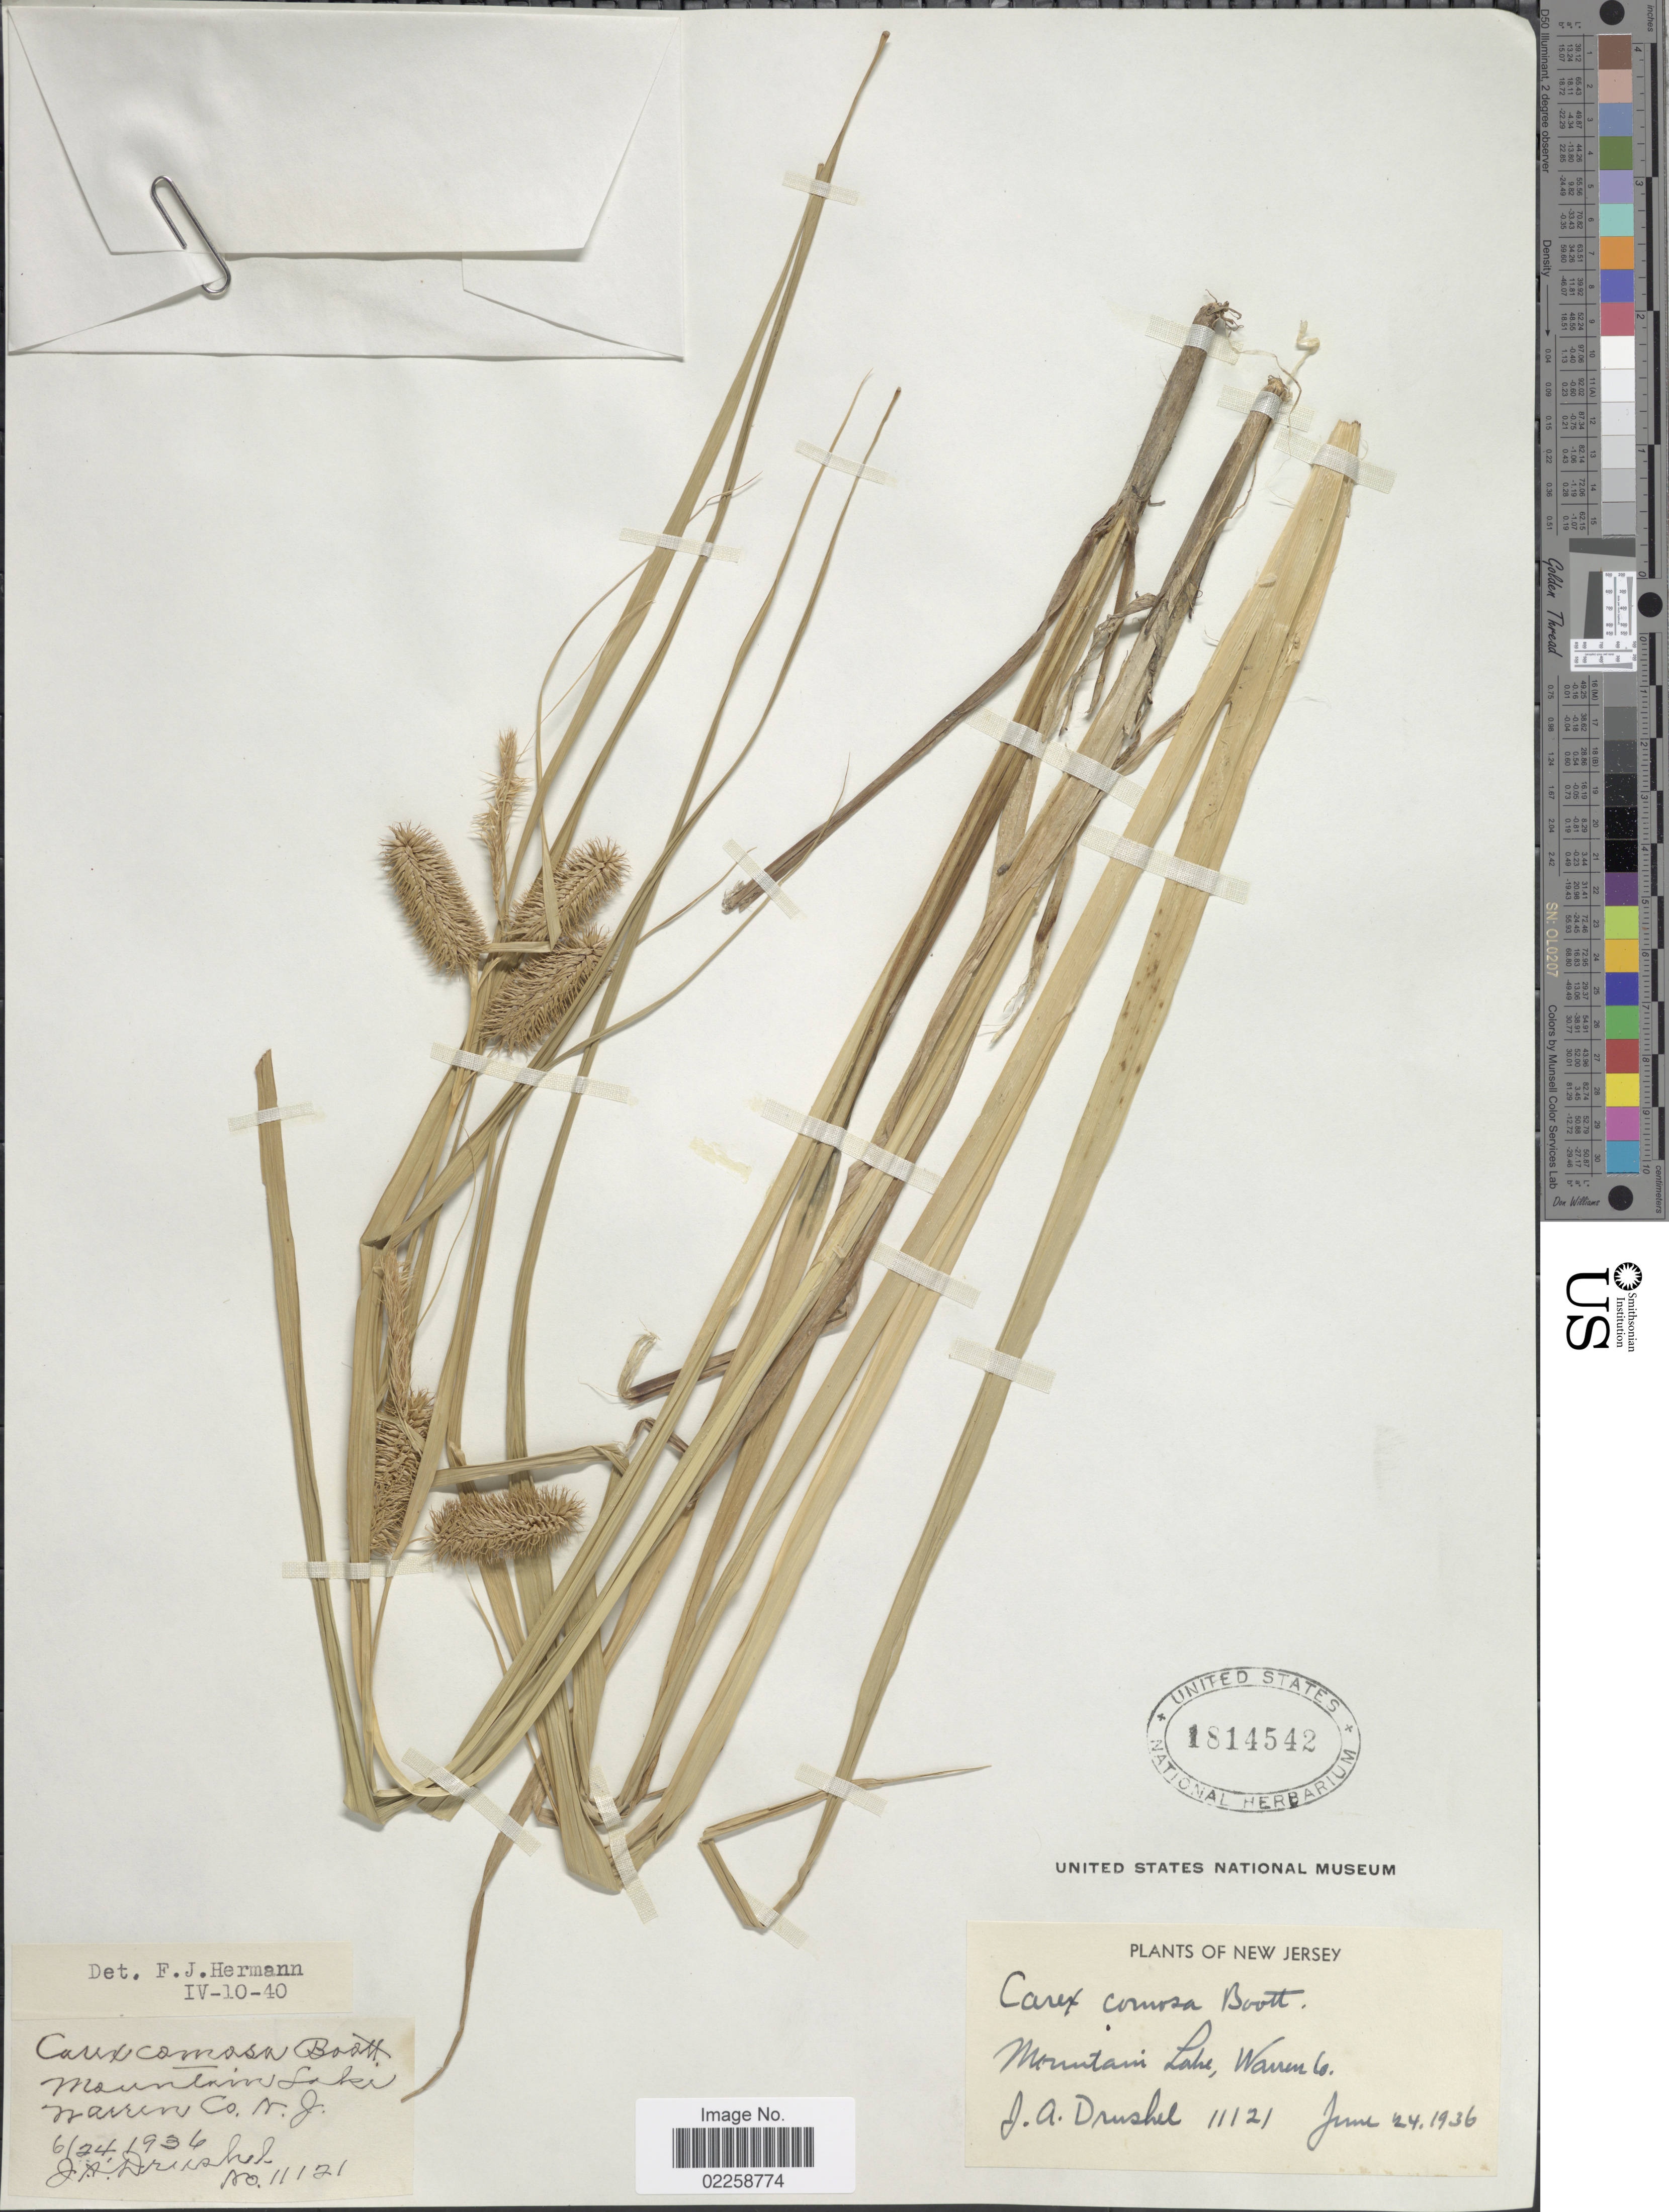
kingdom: Plantae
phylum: Tracheophyta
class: Liliopsida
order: Poales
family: Cyperaceae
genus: Carex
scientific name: Carex comosa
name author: Boott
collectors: J. A. Drushel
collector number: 11121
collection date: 1936-06-24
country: United States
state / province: New Jersey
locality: Mountain Lake, Warren Co. N. J.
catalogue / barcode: US 1814542